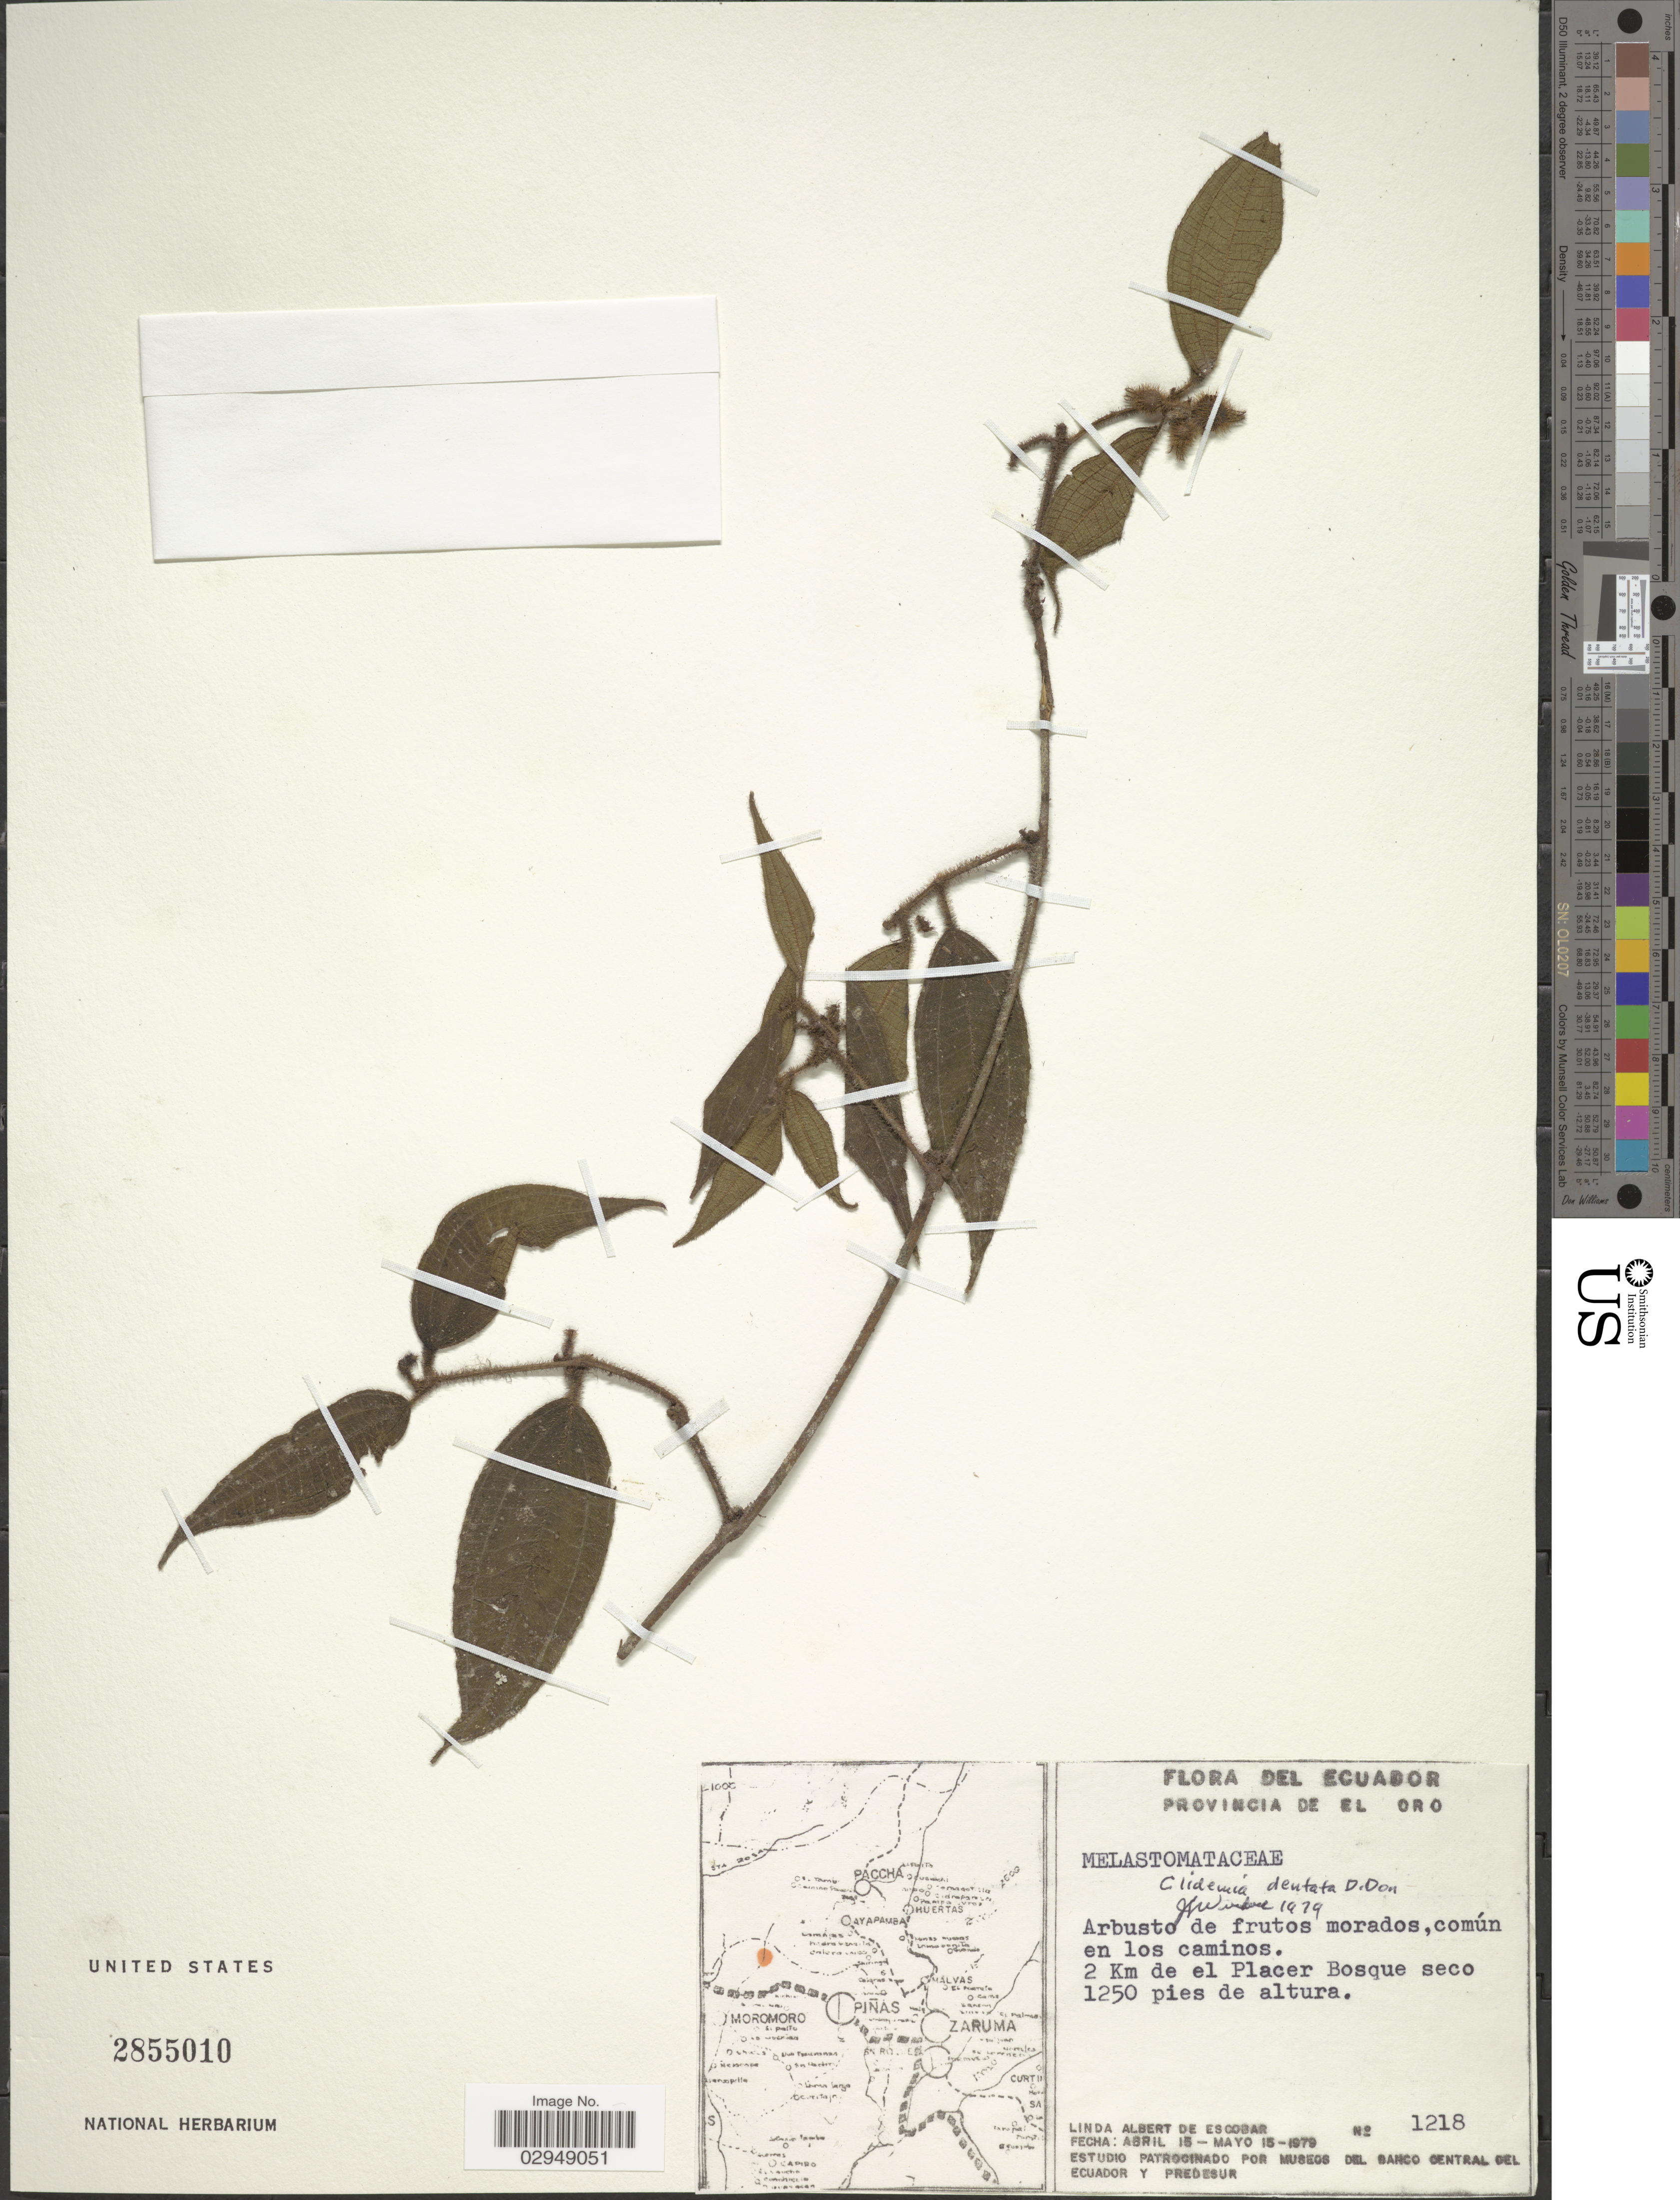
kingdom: Plantae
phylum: Tracheophyta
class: Magnoliopsida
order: Myrtales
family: Melastomataceae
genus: Clidemia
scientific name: Clidemia dentata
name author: D. Don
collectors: L. K. de Escobar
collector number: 1218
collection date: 1979-04-15/1979-05-15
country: Ecuador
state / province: El Oro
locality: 2 Km de el Placer Bosque seco.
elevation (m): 381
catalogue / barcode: US 2855010